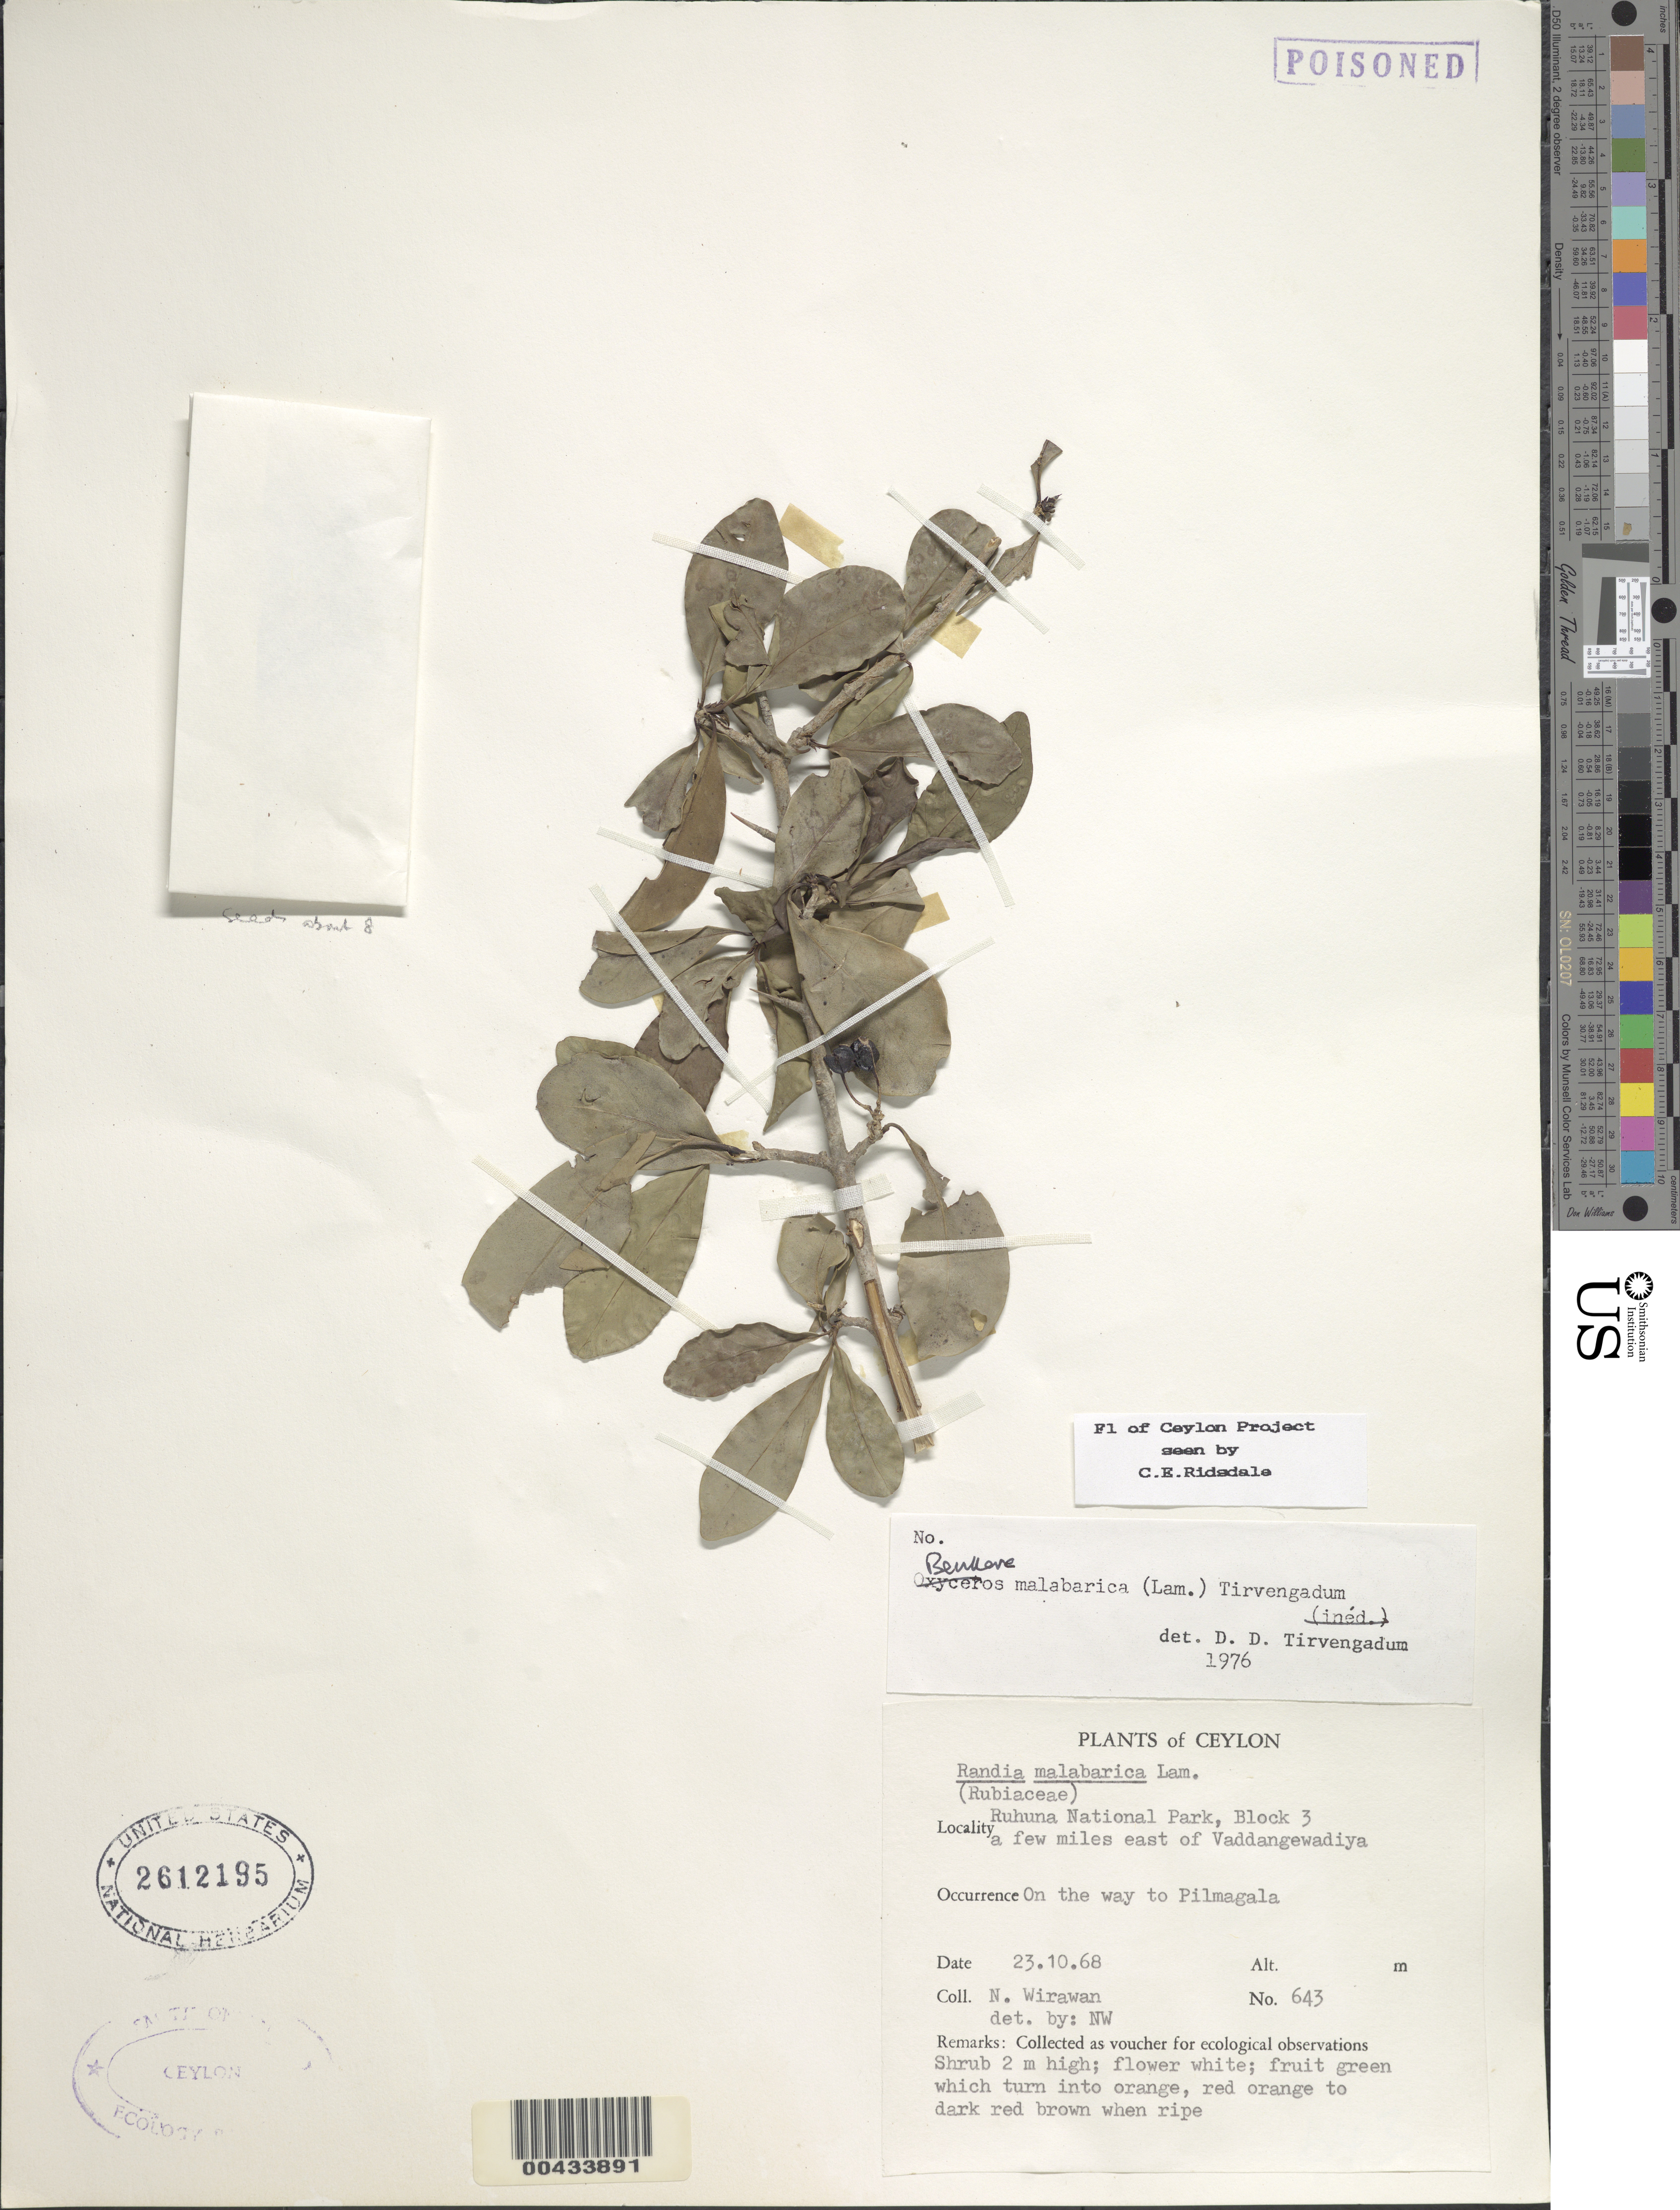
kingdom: Plantae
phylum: Tracheophyta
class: Magnoliopsida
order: Gentianales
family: Rubiaceae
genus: Benkara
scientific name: Benkara malabarica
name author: (Lam.) Tirveng.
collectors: N. Wirawan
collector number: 643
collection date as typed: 23 Oct 1973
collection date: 1973-10-23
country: Sri Lanka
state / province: Southern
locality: Ruhuna National Park, Block 3, a few mile E of Vaddangewadiya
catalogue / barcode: US 2612195